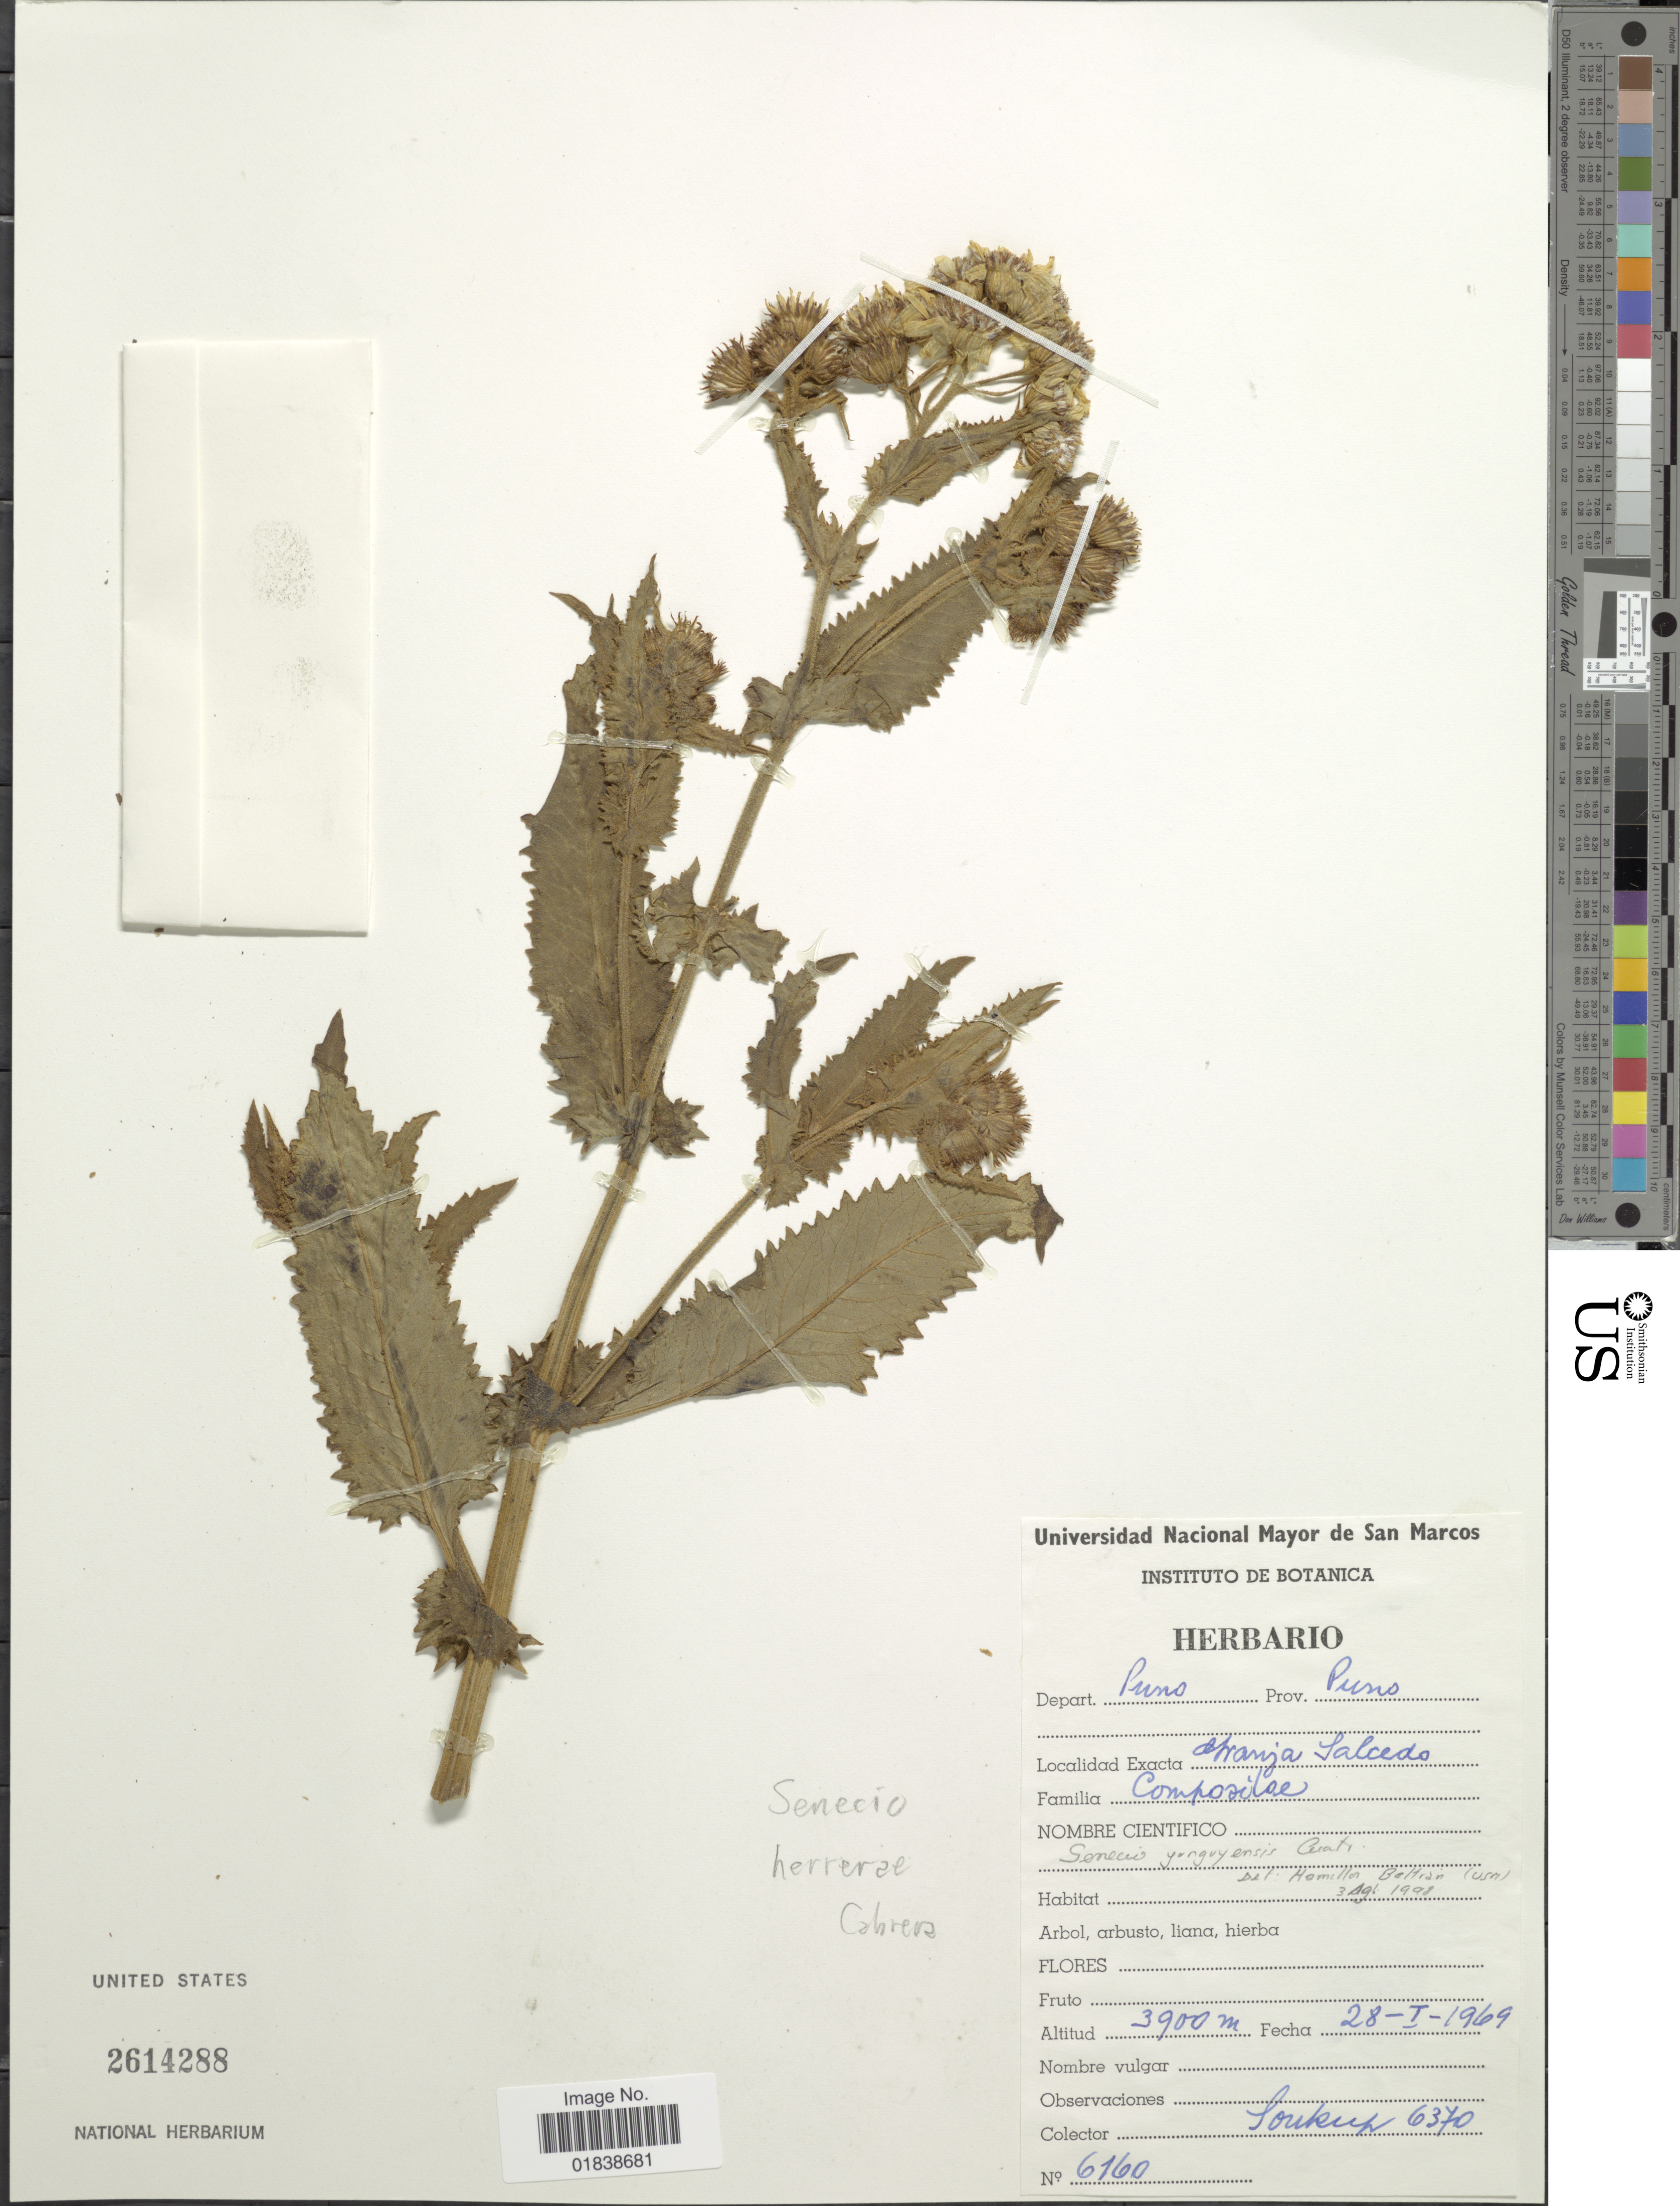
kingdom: Plantae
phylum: Tracheophyta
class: Magnoliopsida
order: Asterales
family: Asteraceae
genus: Senecio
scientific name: Senecio yunguyensis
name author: Cuatrec.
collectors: -- Soukup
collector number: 6370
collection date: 1969-01-28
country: Peru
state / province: Puno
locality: Granja Salcedo, Prov. Puno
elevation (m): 3900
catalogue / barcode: US 2614288